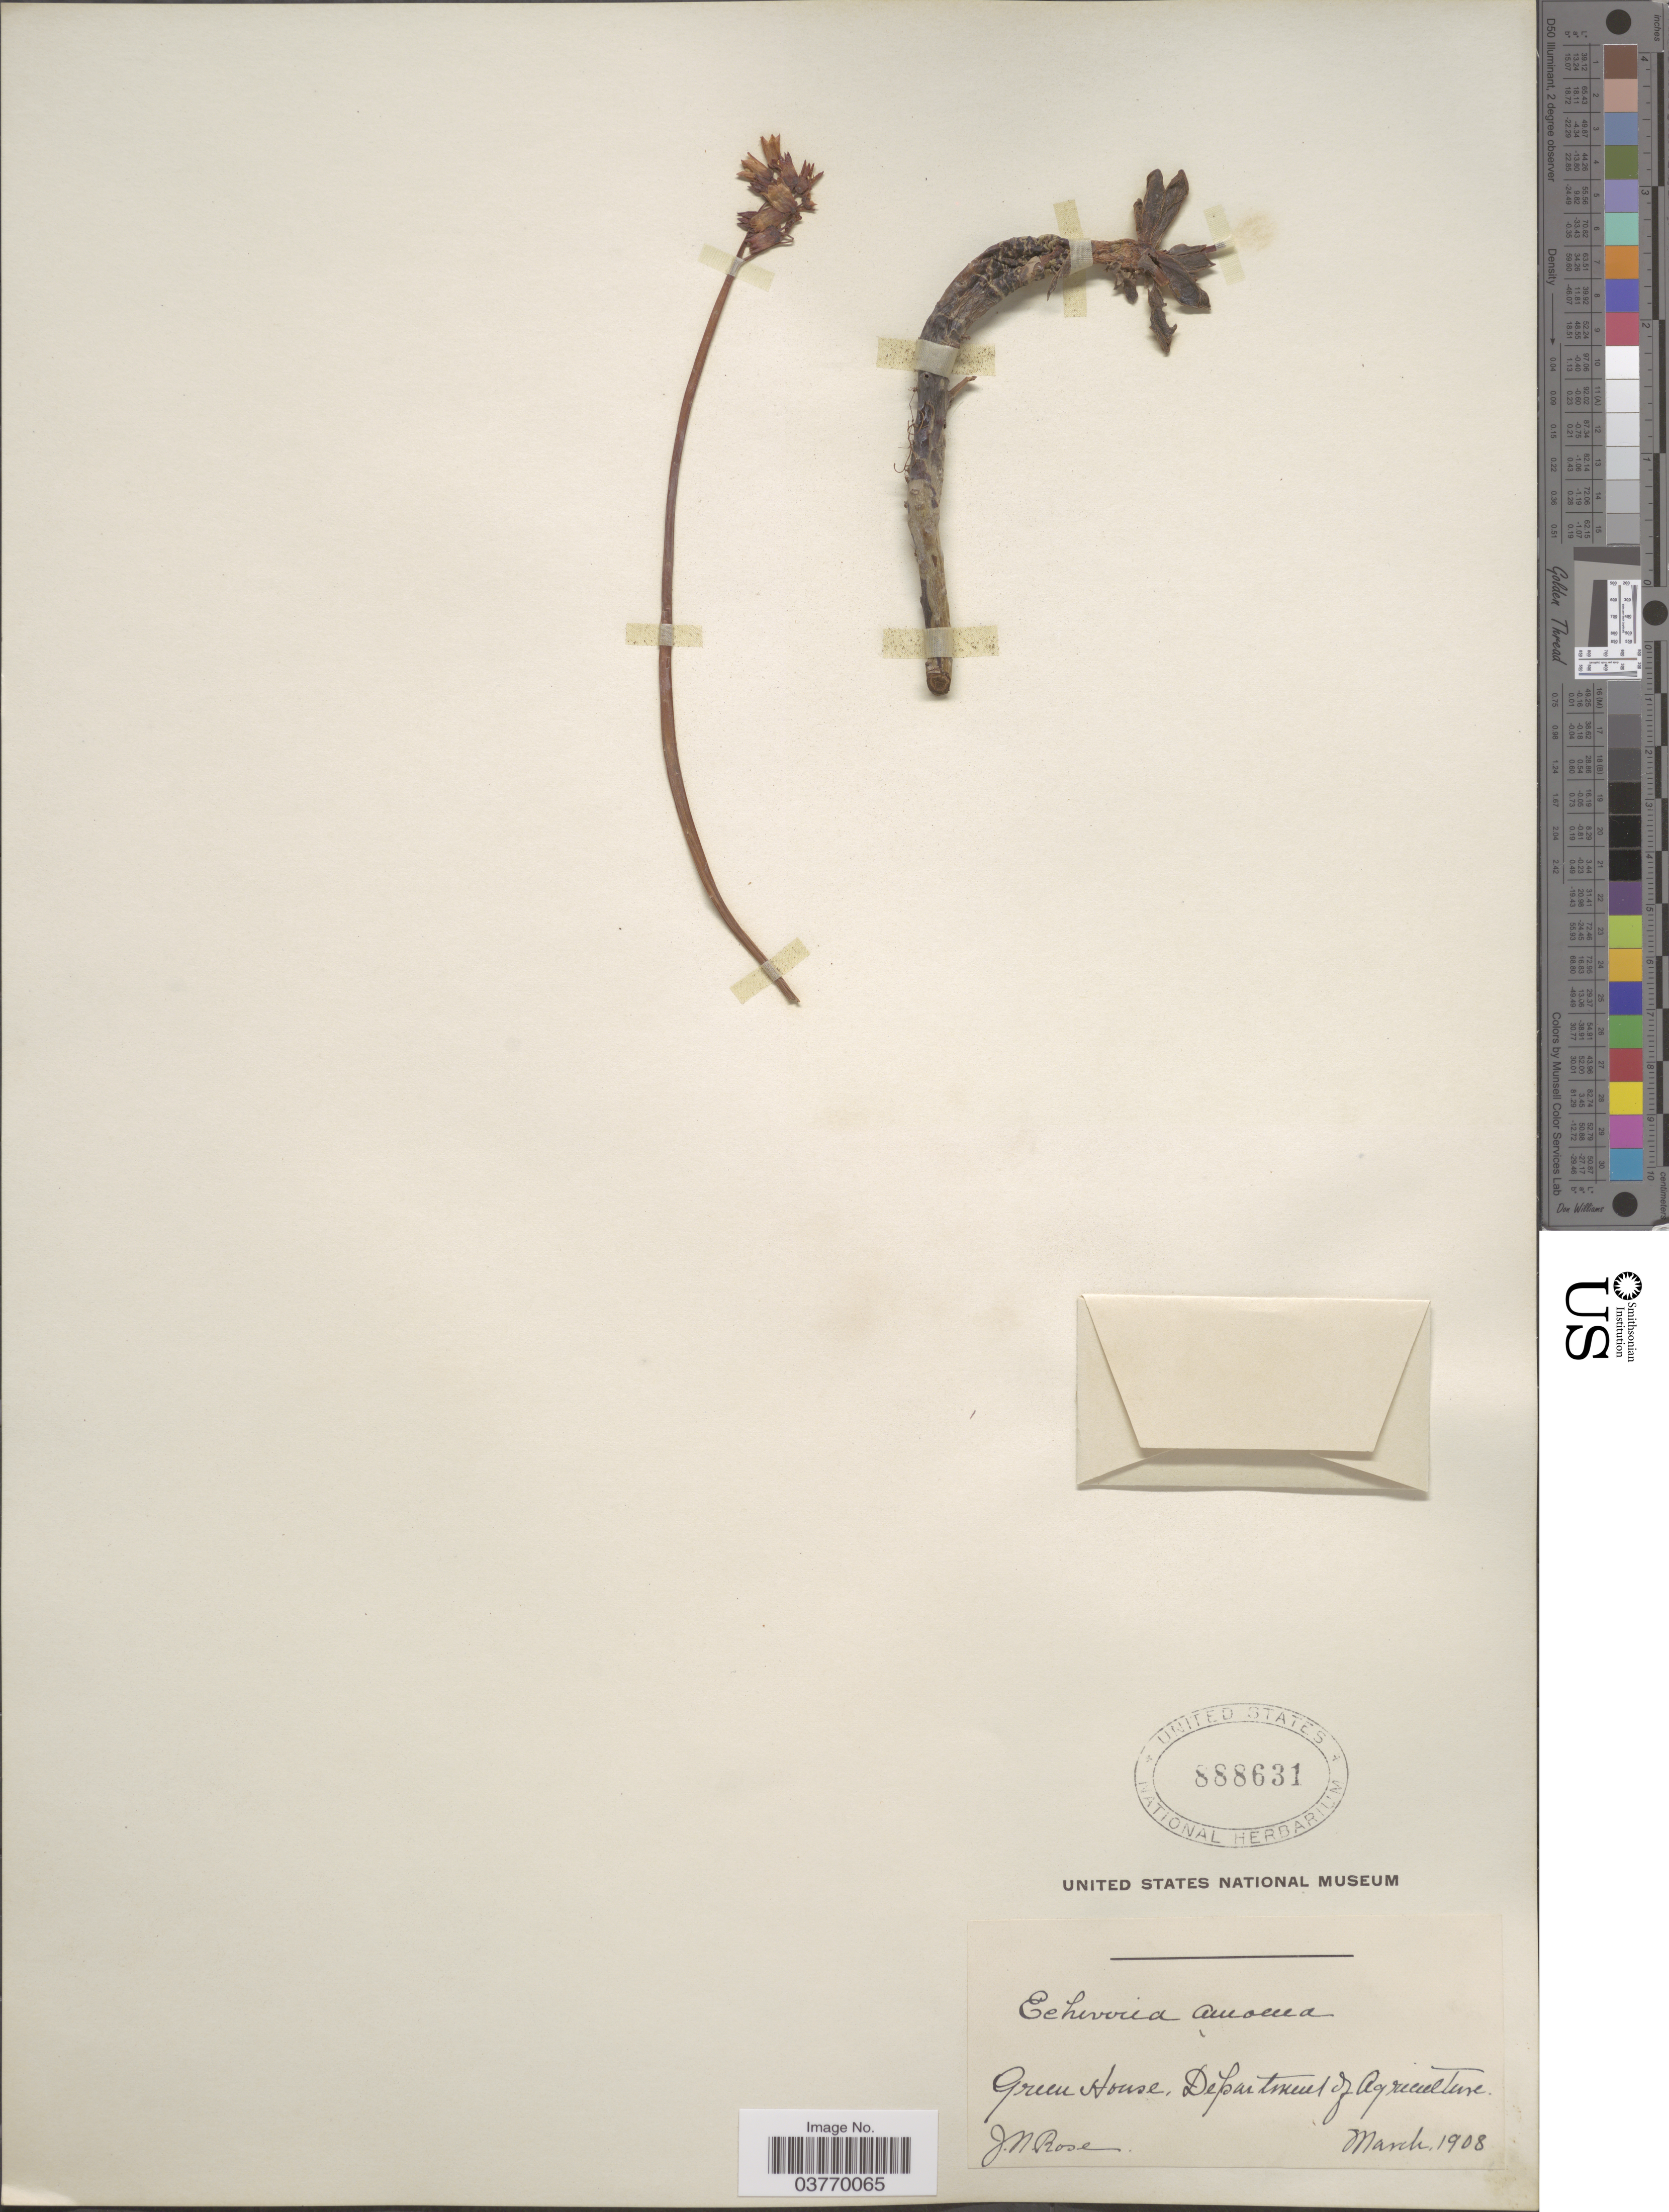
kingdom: Plantae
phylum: Tracheophyta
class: Magnoliopsida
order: Saxifragales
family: Crassulaceae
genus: Echeveria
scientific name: Echeveria amoena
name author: Y. De Smet ex É. Morren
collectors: J. N. Rose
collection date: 1908-03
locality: Green House, Department of Agriculture.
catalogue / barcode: US 888631